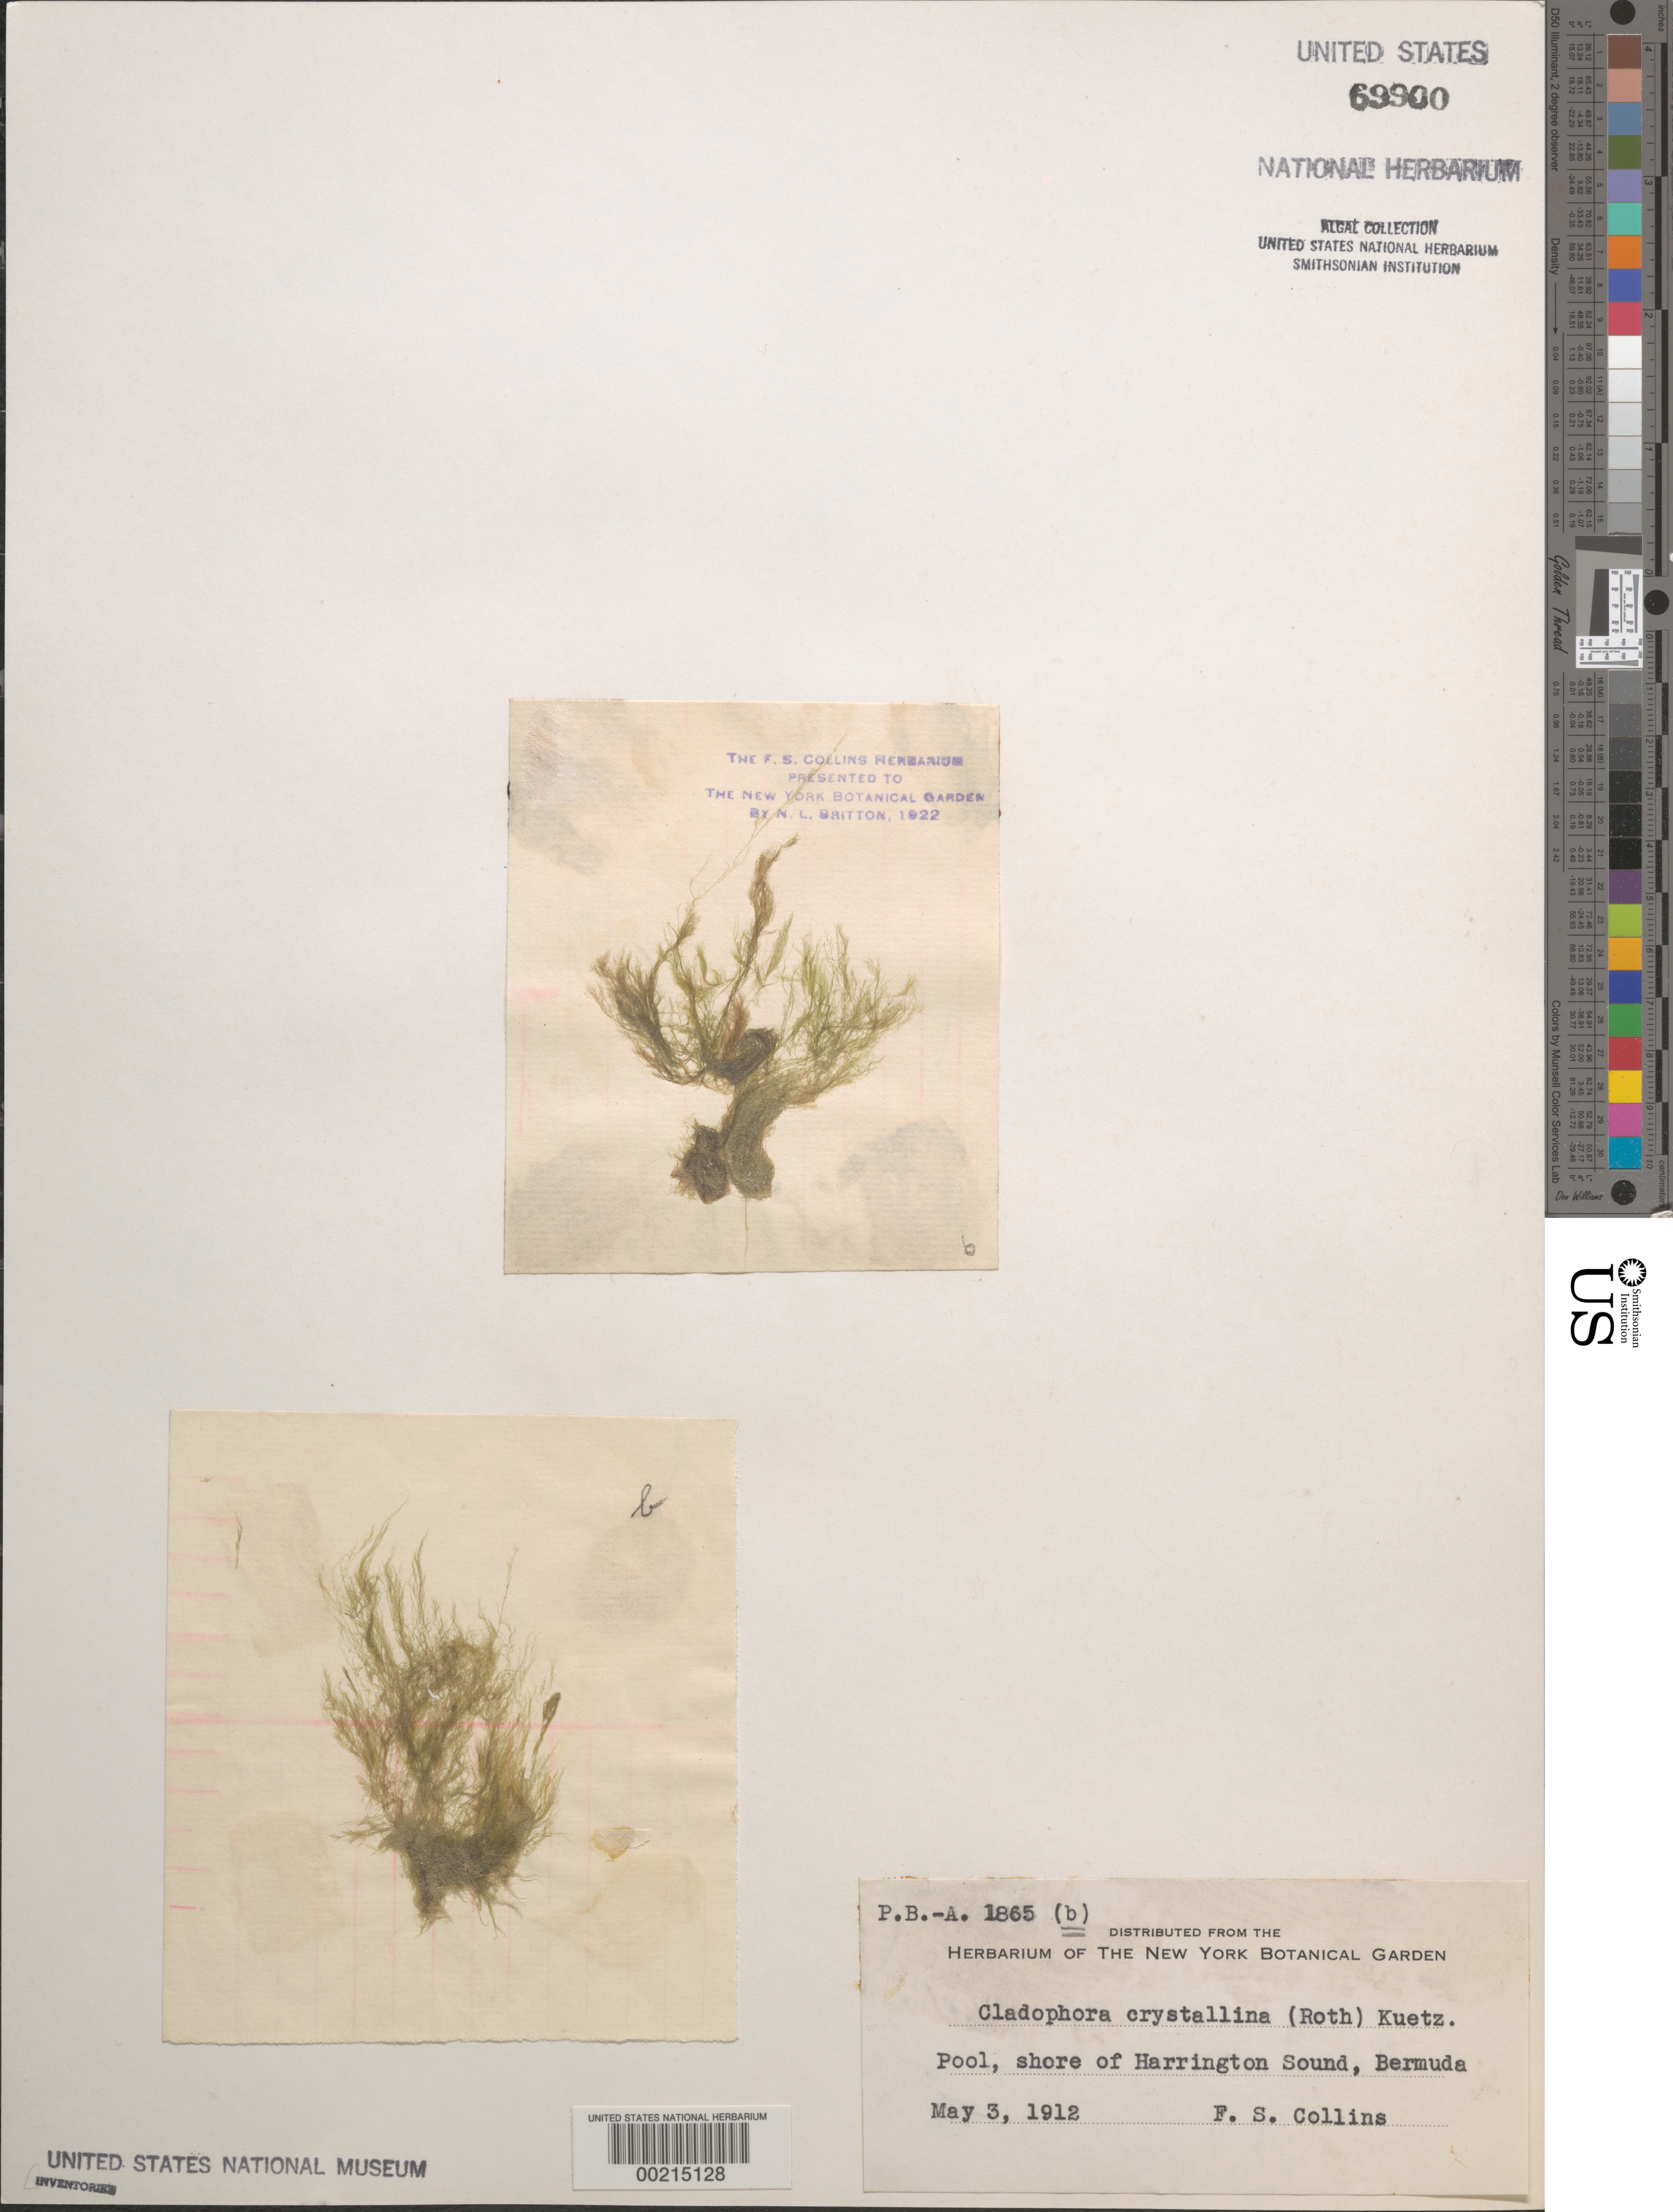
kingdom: Plantae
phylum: Chlorophyta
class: Ulvophyceae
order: Cladophorales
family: Cladophoraceae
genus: Cladophora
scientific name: Cladophora crystallina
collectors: F. Collins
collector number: PB-A 1865b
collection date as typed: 03 May 1912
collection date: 1912-05-03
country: Bermuda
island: Bermuda Island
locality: Harrington Sound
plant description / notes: Collins, Holden & Setchell, Phycotheca Boreali-Americana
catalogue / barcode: US 69900